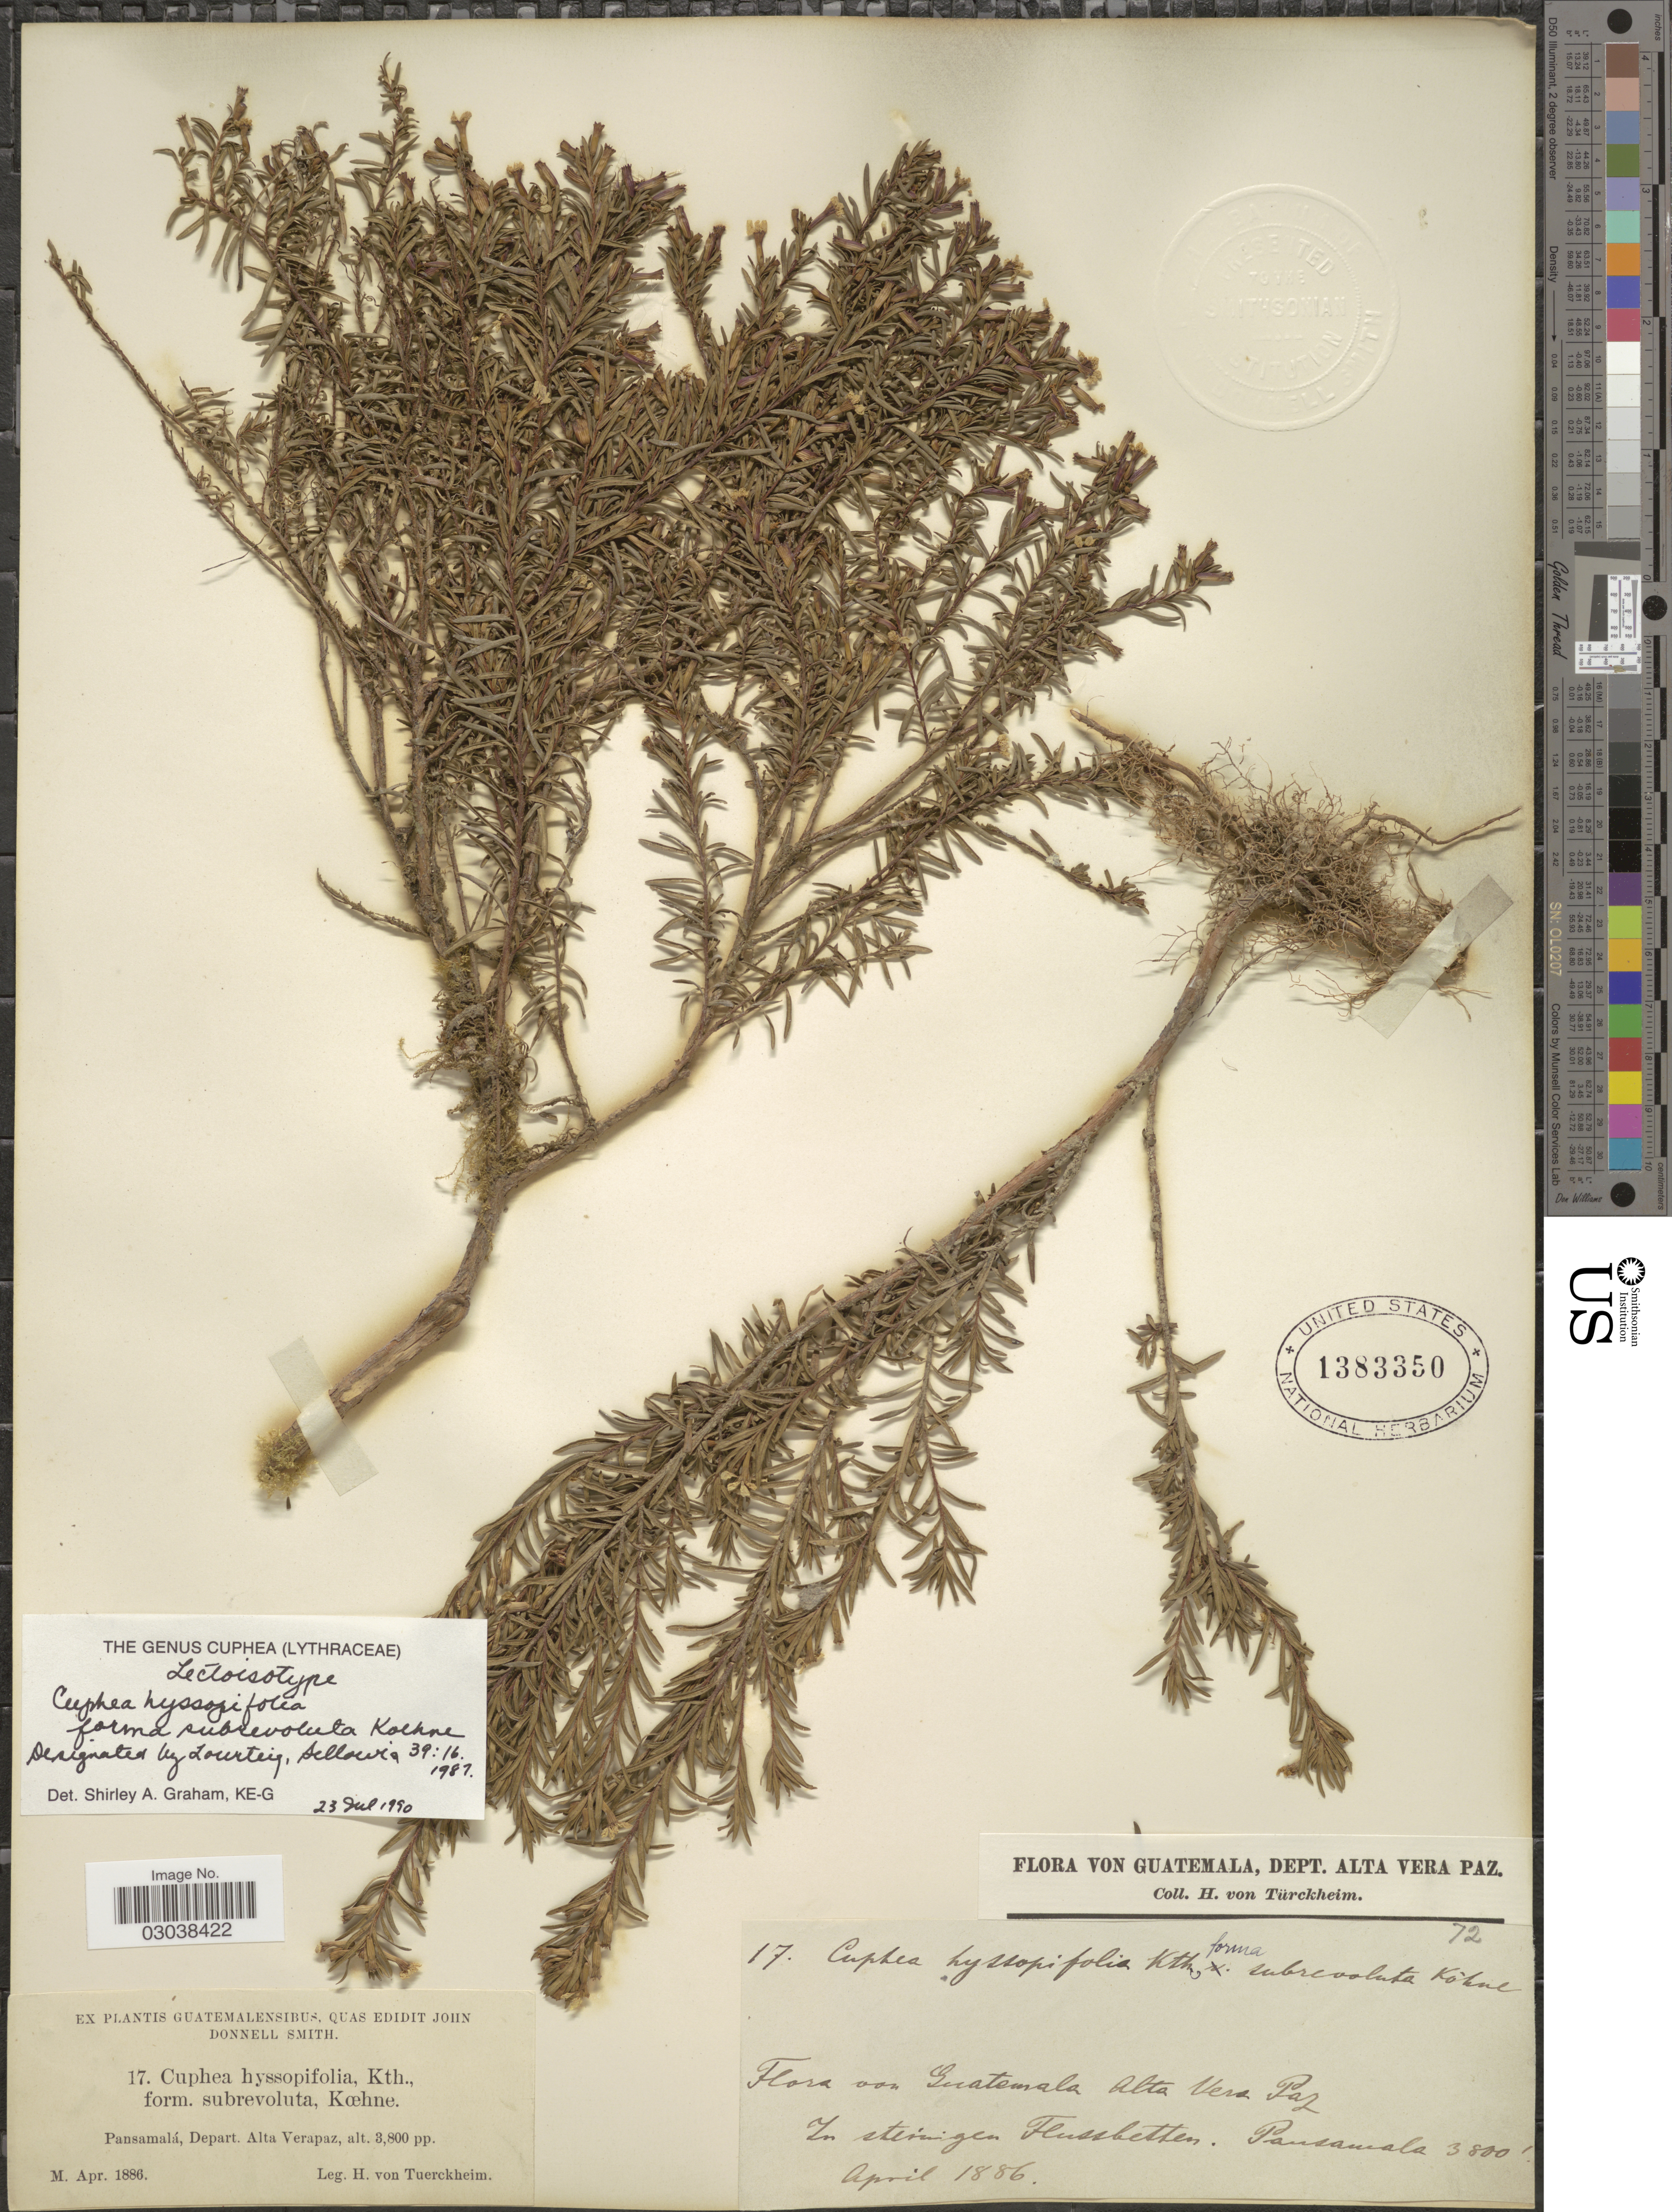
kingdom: Plantae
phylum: Tracheophyta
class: Magnoliopsida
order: Myrtales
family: Lythraceae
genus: Cuphea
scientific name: Cuphea hyssopifolia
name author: Kunth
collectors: H. von Türckheim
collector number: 17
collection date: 1886-04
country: Guatemala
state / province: Alta Verapaz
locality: Pansamalá, Depart. Alta Verapaz.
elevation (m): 116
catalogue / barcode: US 1383350